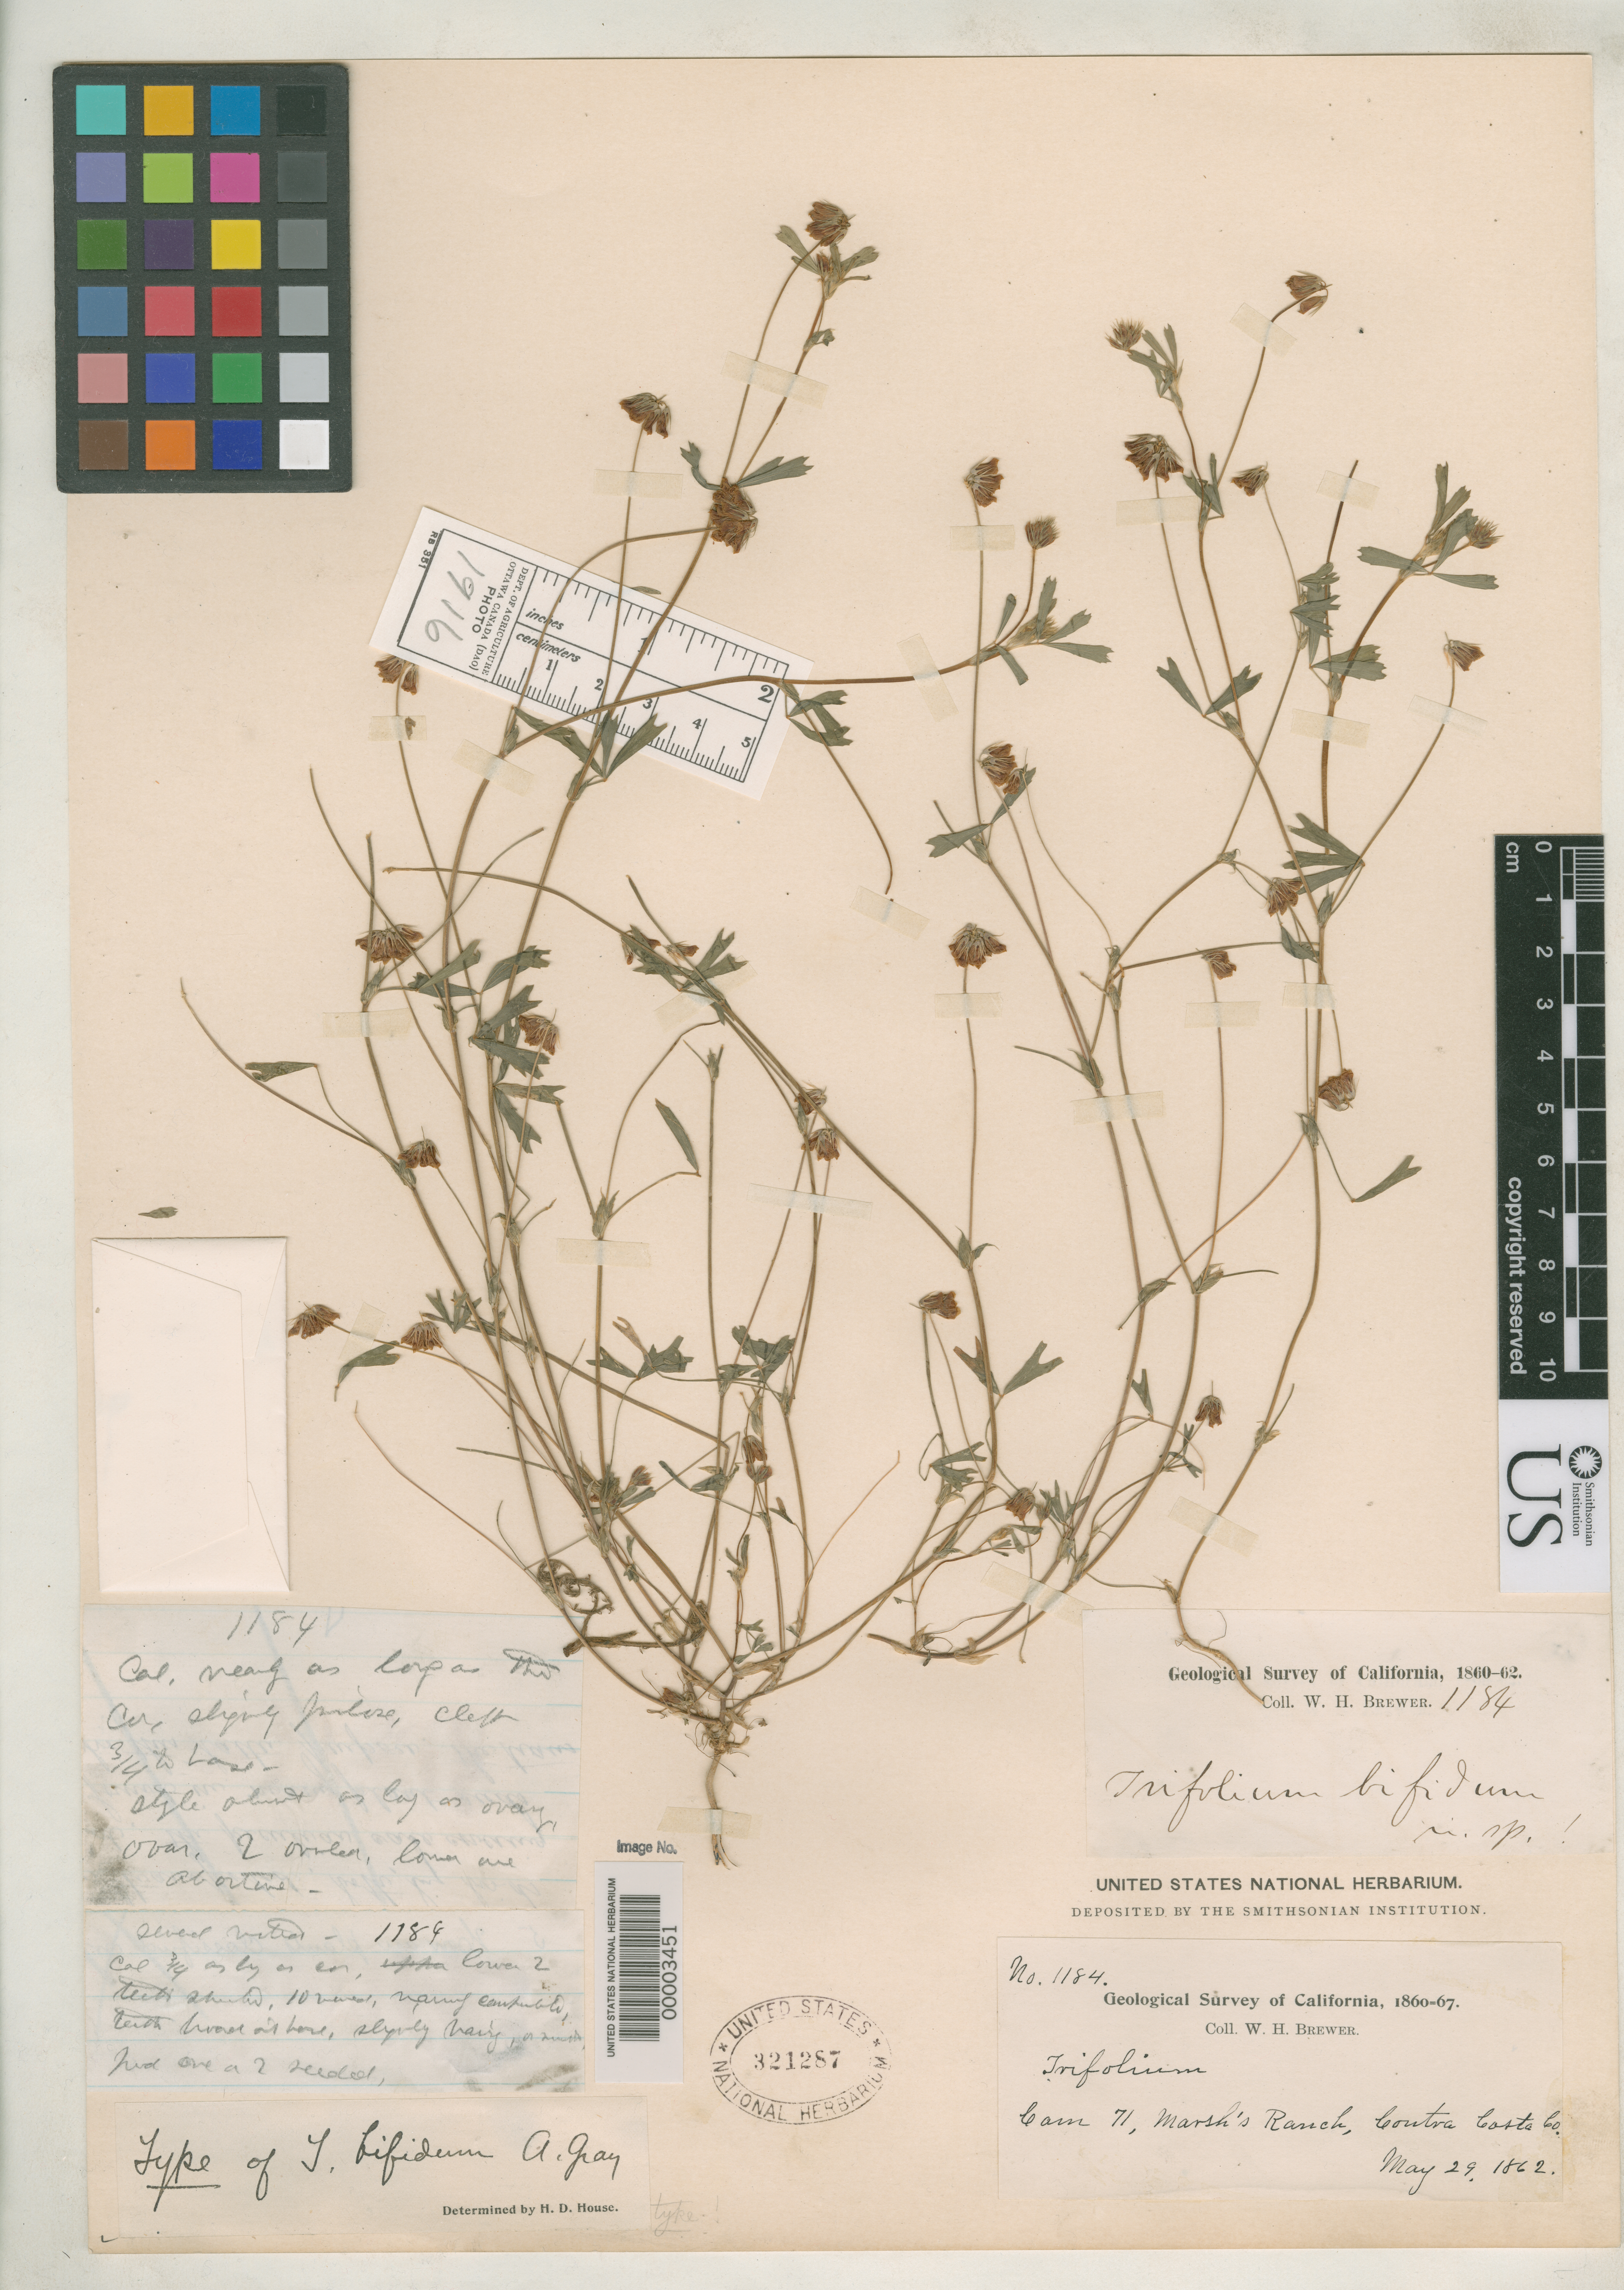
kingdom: Plantae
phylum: Tracheophyta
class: Magnoliopsida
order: Fabales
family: Fabaceae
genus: Trifolium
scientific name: Trifolium bifidum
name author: A. Gray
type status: Type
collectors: W. H. Brewer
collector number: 1184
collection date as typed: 29 May 1862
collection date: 1862-05-29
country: United States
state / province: California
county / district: Contra Costa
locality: Near Marsh's Ranch, between Monte Diablo and the San Joaquin River.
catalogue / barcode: US 321287